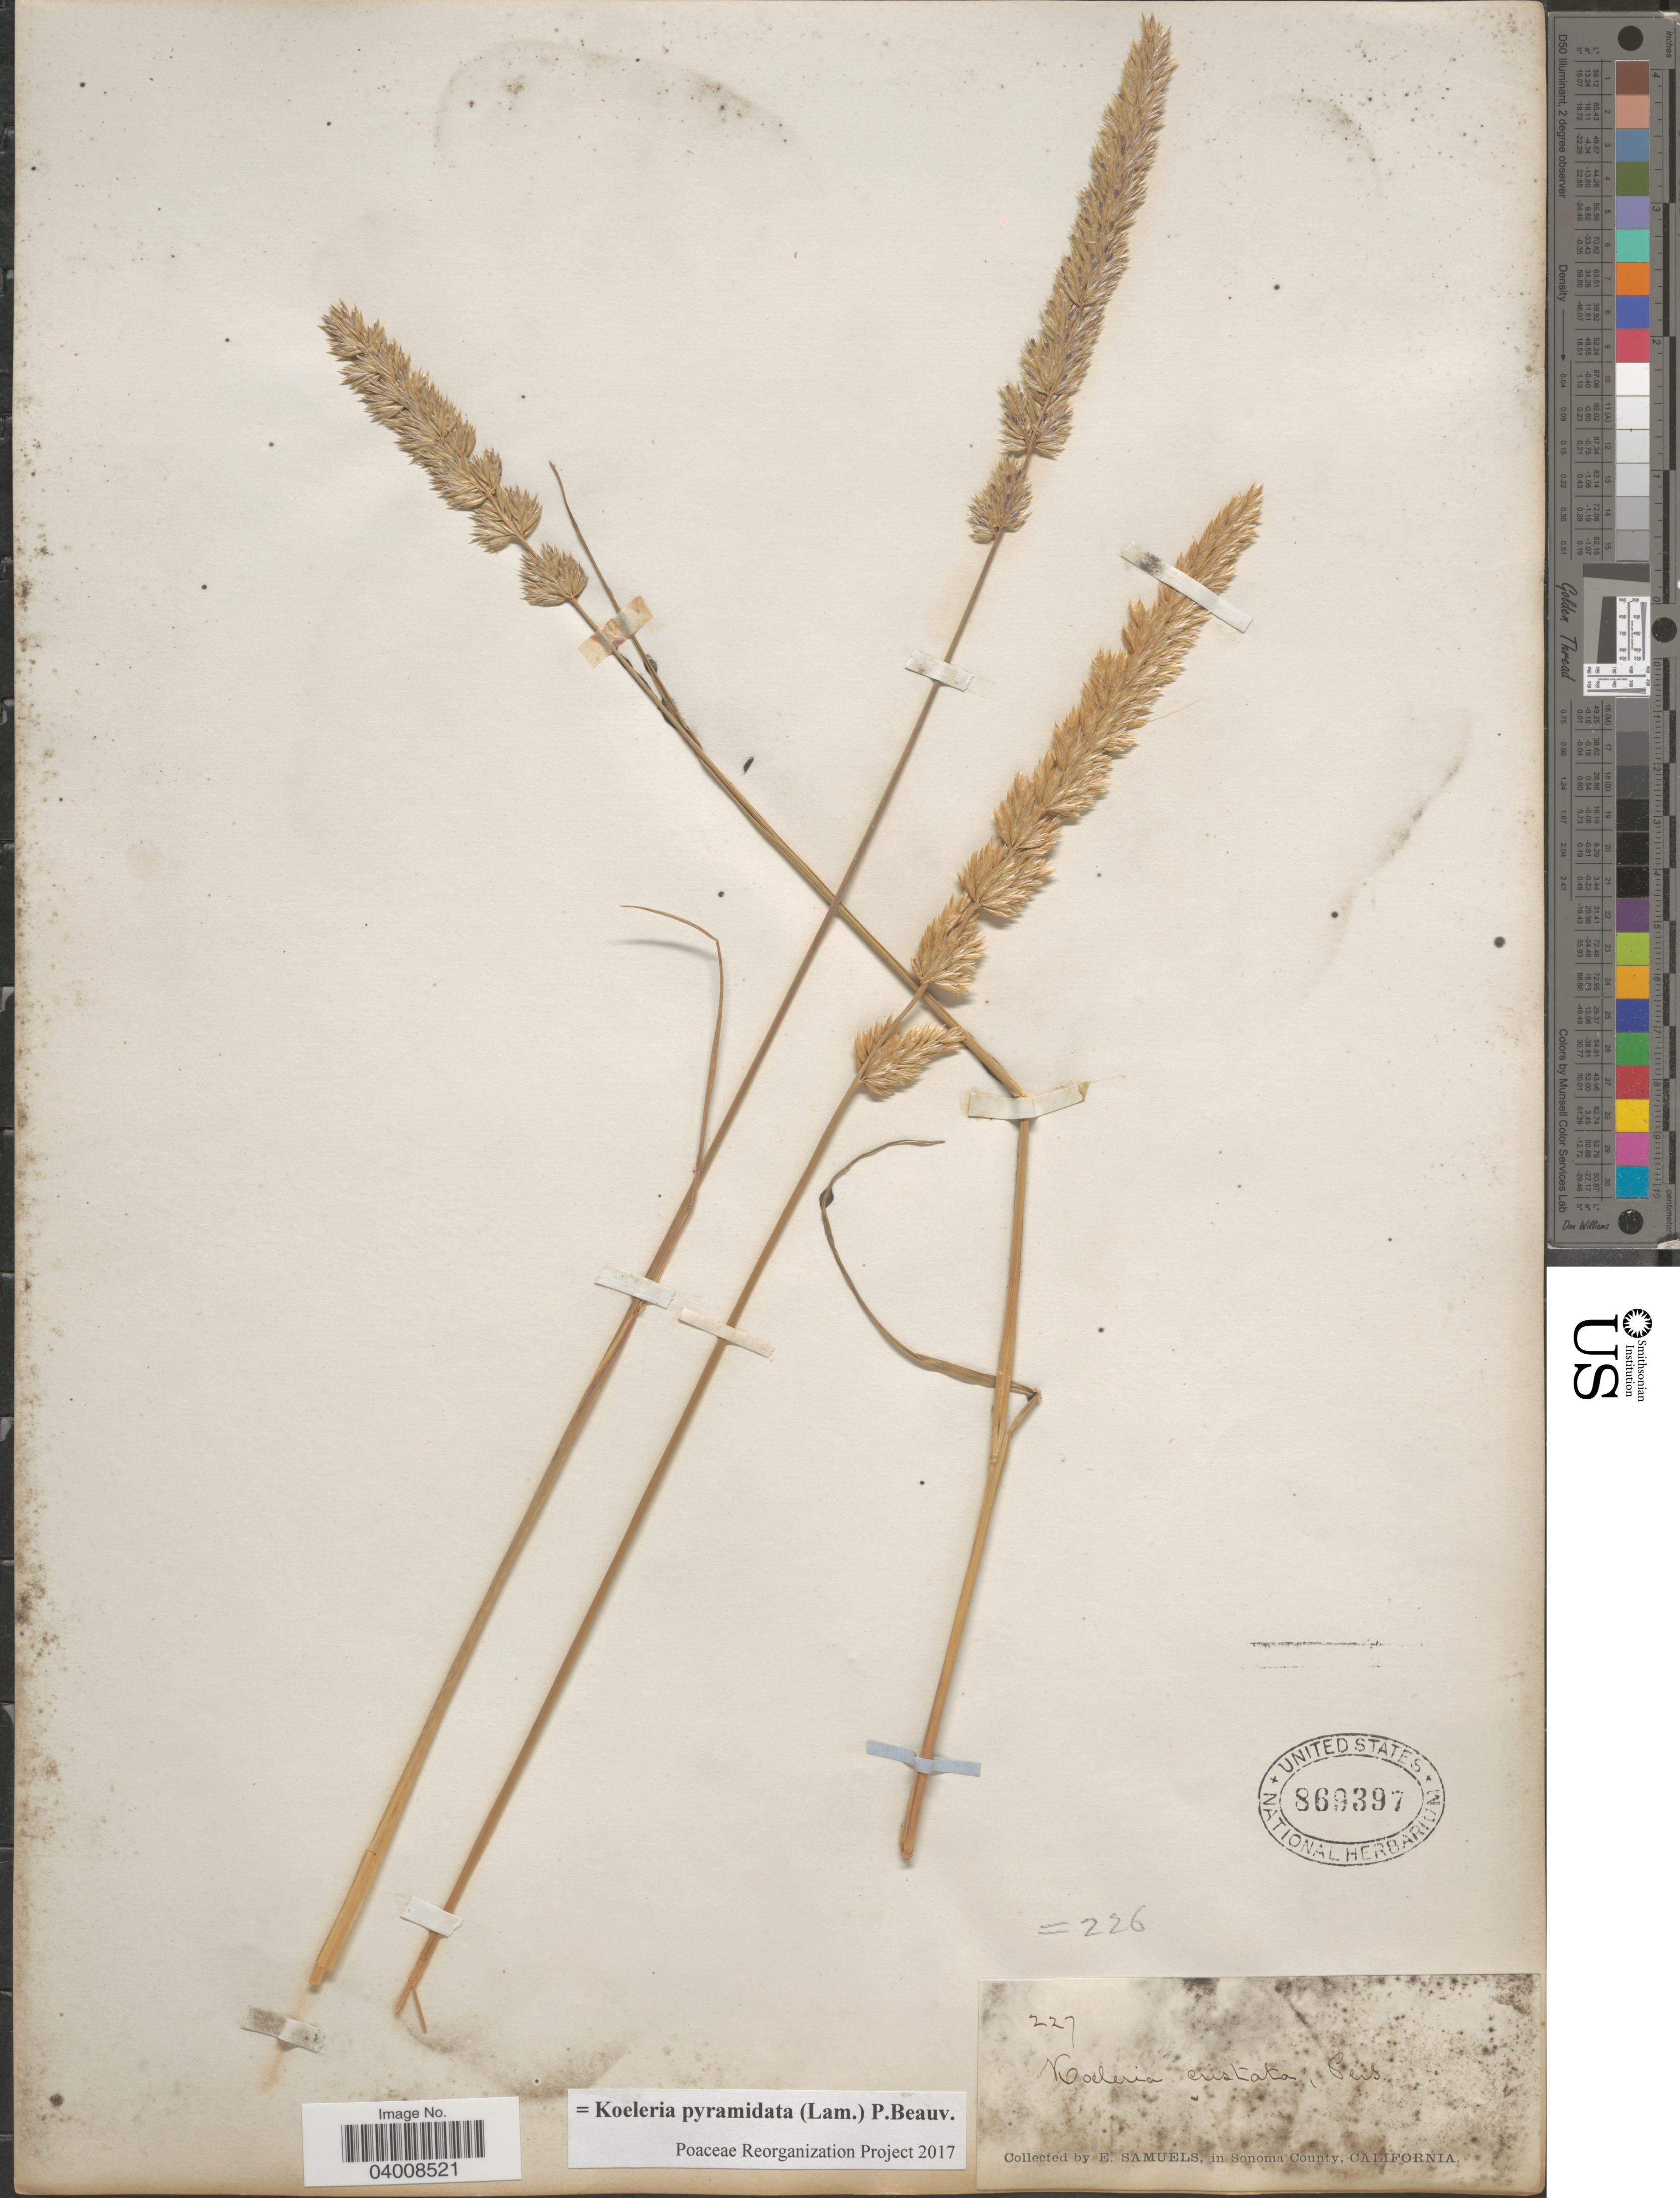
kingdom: Plantae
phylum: Tracheophyta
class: Liliopsida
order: Poales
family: Poaceae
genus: Koeleria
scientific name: Koeleria pyramidata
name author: (Lam.) P. Beauv.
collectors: E. Samuels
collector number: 227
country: United States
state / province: California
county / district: Sonoma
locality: In Sonoma County.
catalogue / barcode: US 869397